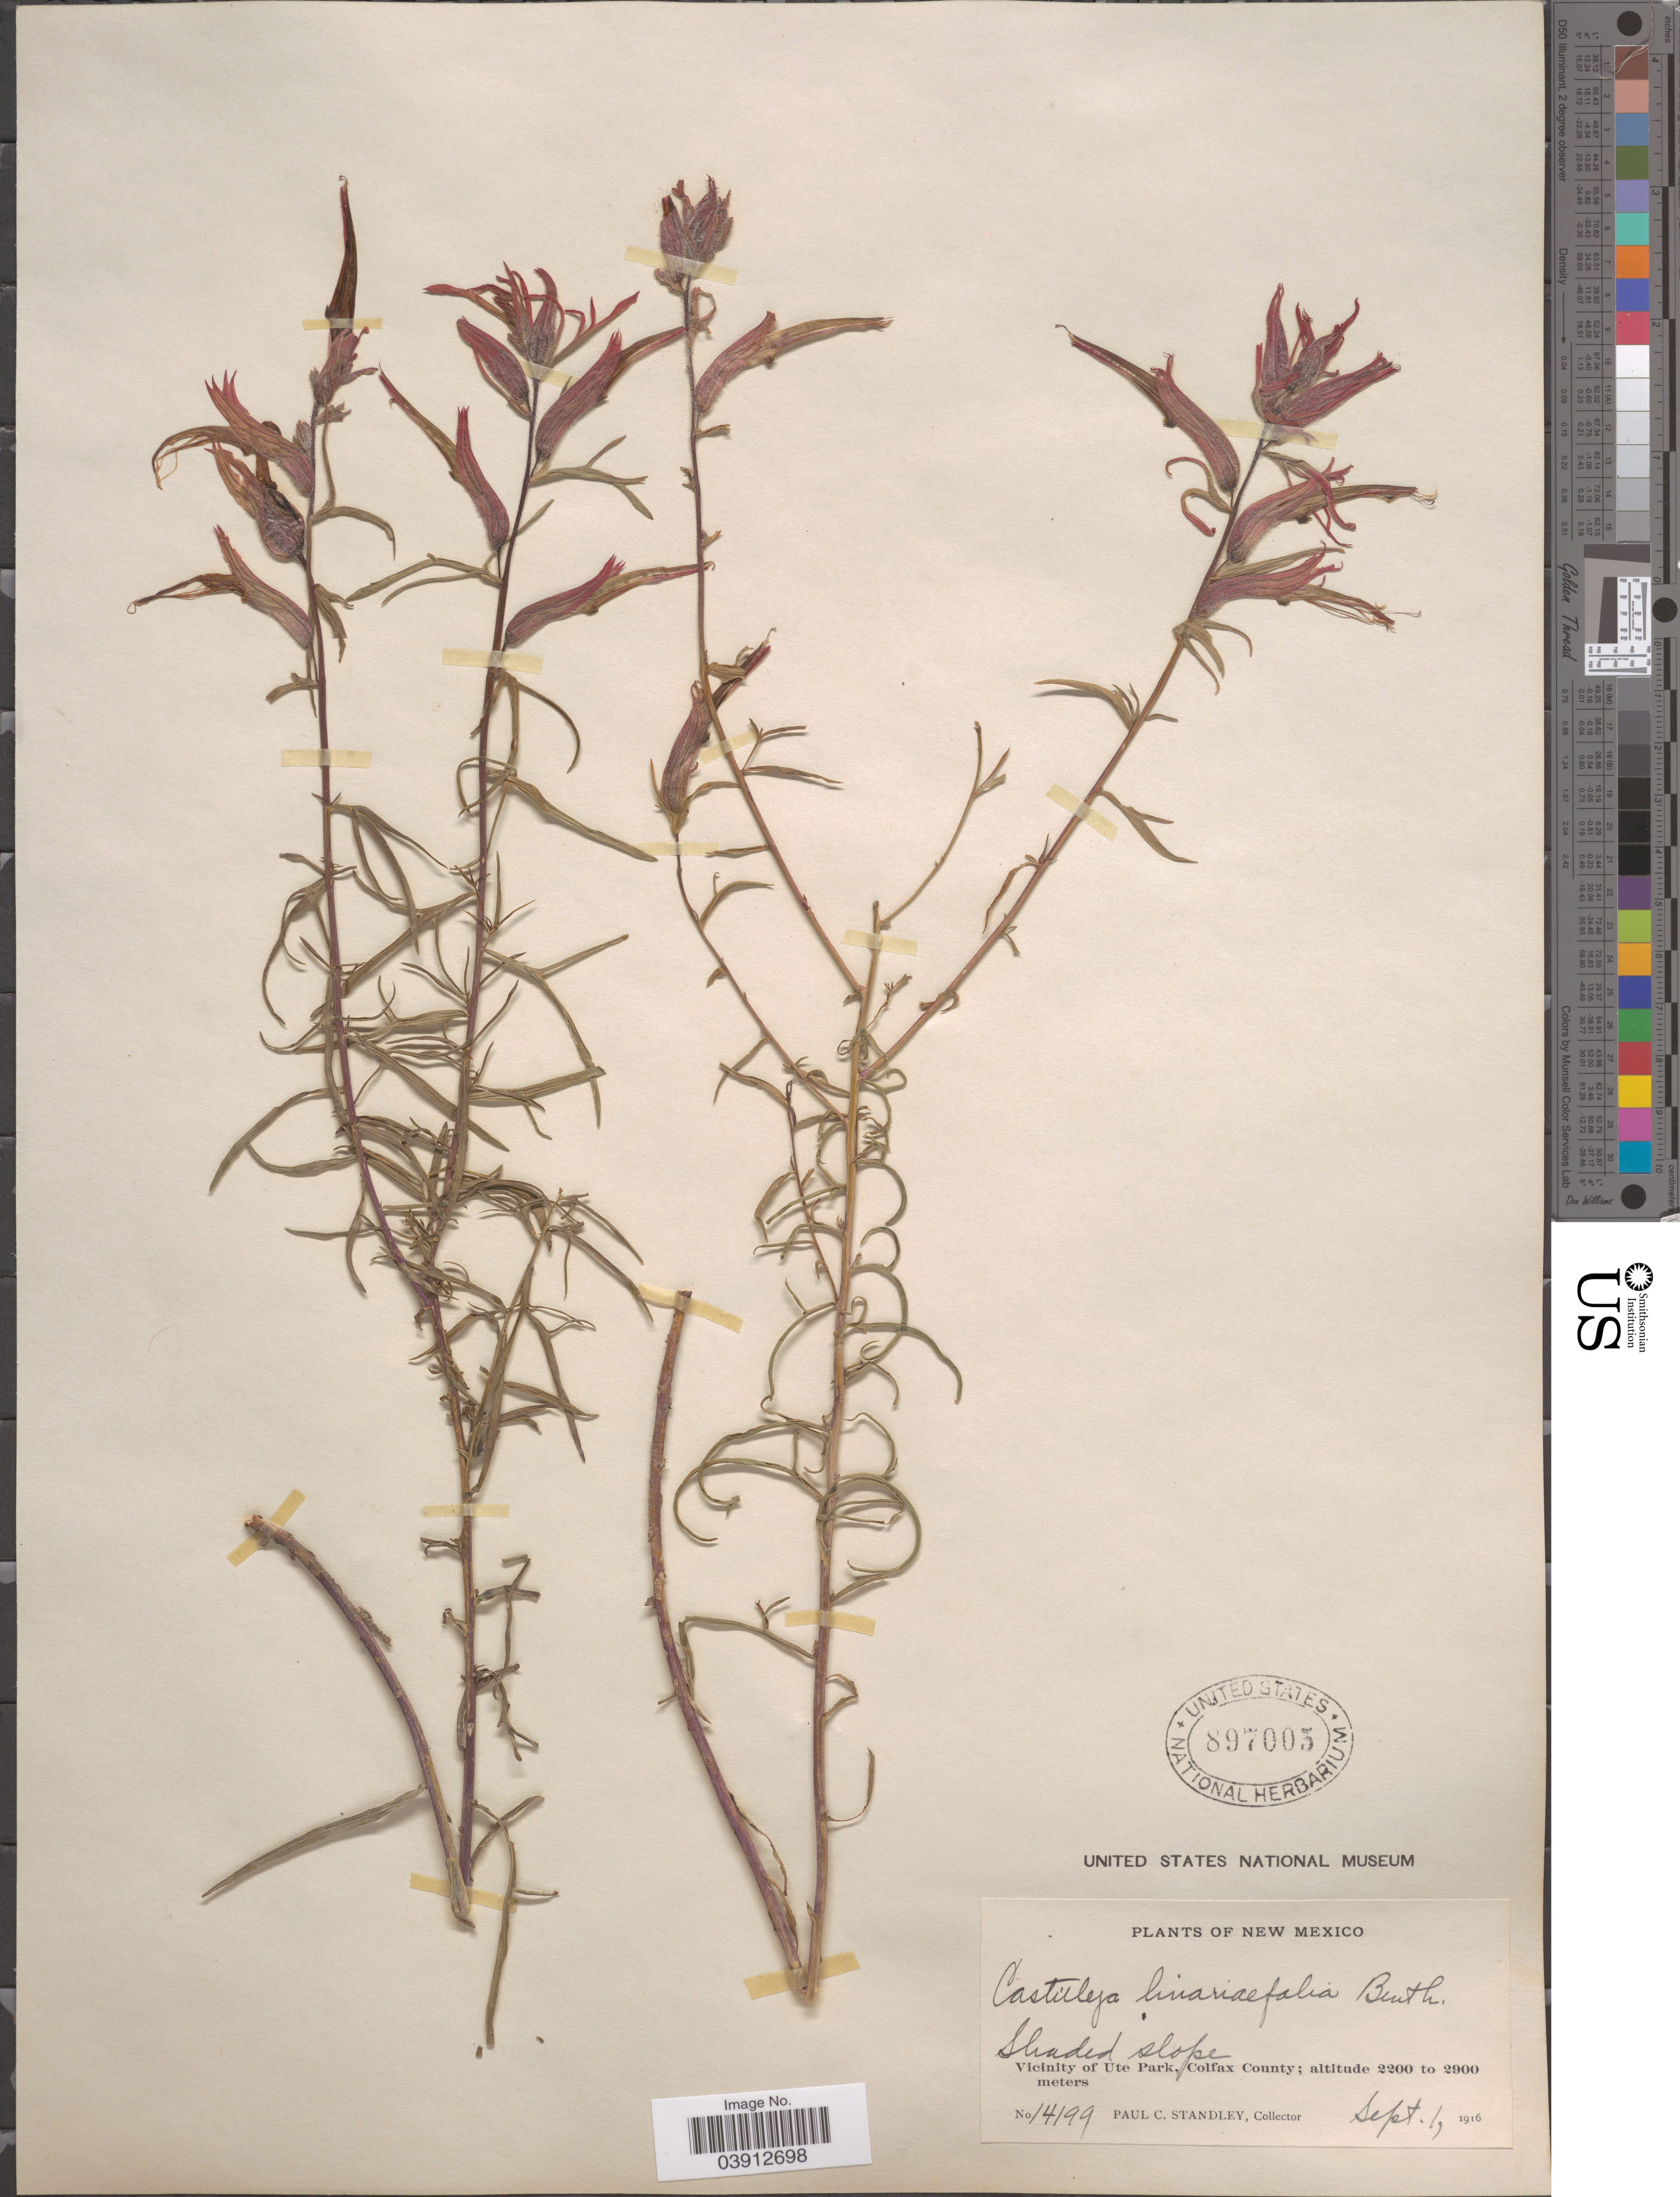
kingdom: Plantae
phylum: Tracheophyta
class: Magnoliopsida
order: Lamiales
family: Orobanchaceae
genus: Castilleja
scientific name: Castilleja linariifolia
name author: Benth.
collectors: P. C. Standley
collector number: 14199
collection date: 1916-09-01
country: United States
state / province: New Mexico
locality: Vicinity of Ute Park, Colfax County.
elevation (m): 2200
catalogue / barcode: US 897005